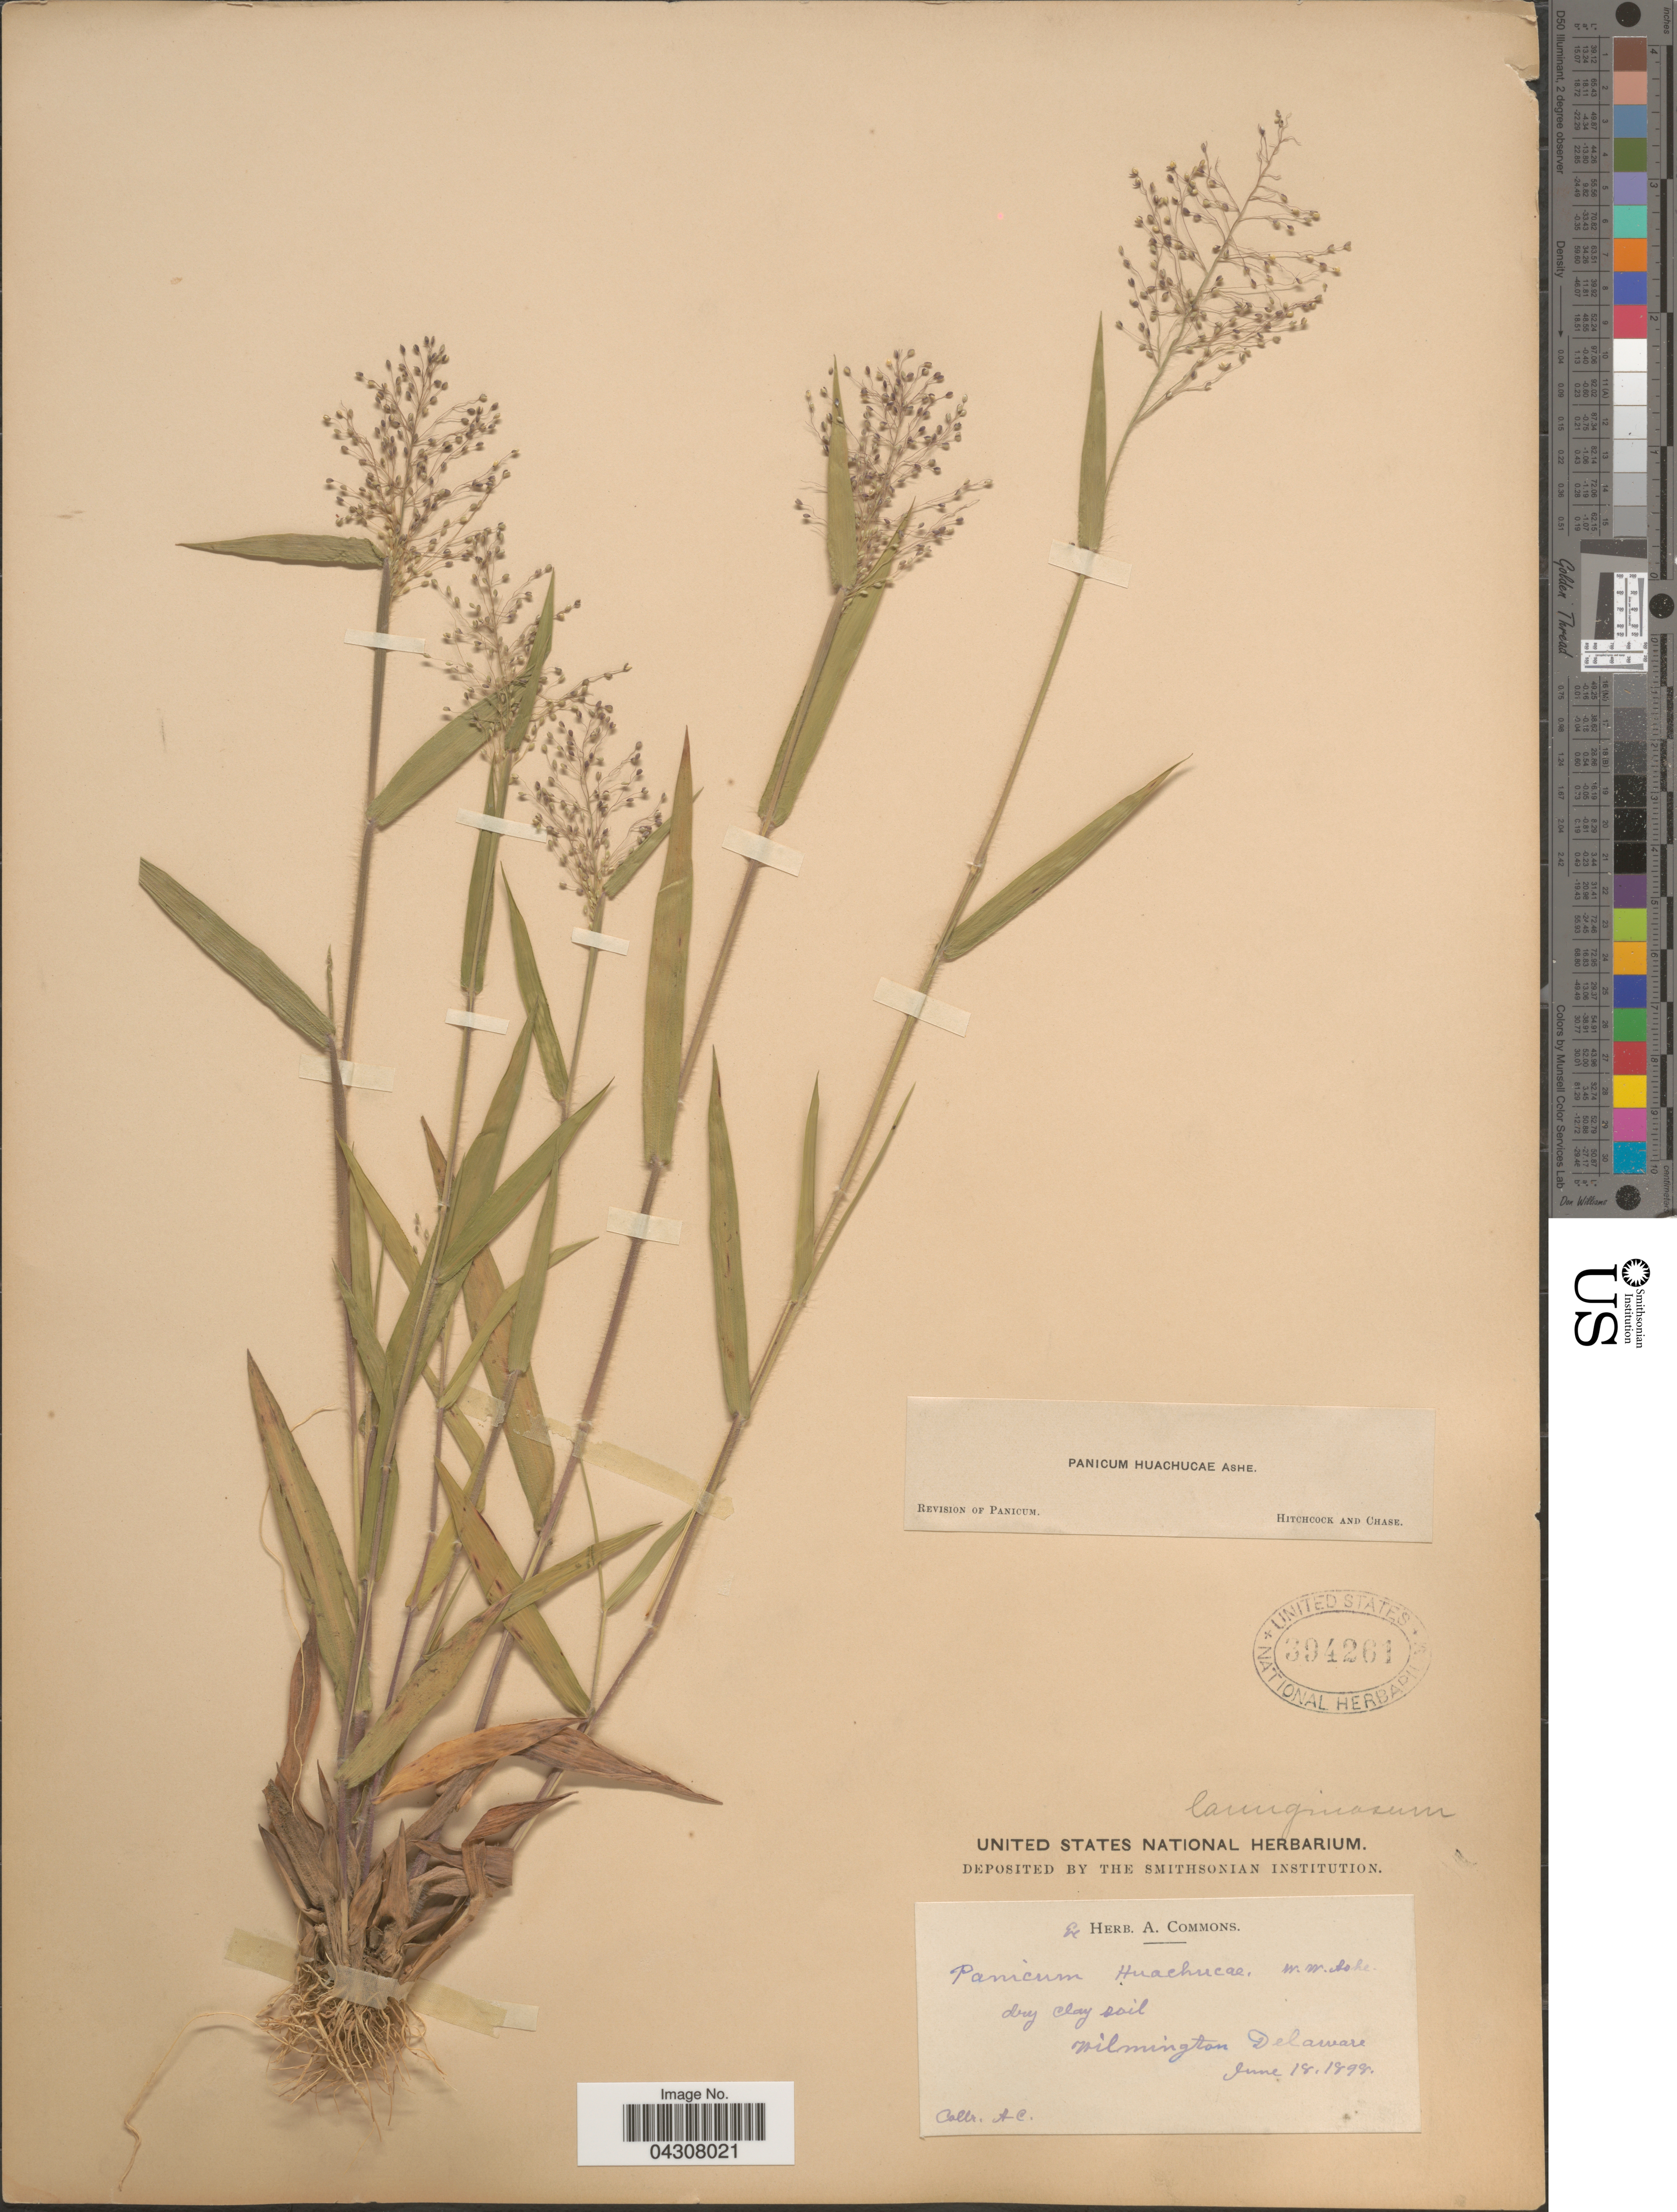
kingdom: Plantae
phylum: Tracheophyta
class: Liliopsida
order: Poales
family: Poaceae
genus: Dichanthelium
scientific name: Dichanthelium acuminatum var. acuminatum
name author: (Sw.) Gould & C.A. Clark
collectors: A. Commons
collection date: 1898-06-18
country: United States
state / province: Delaware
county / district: New Castle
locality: Dry clay soil Wilmington.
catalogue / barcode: US 394261